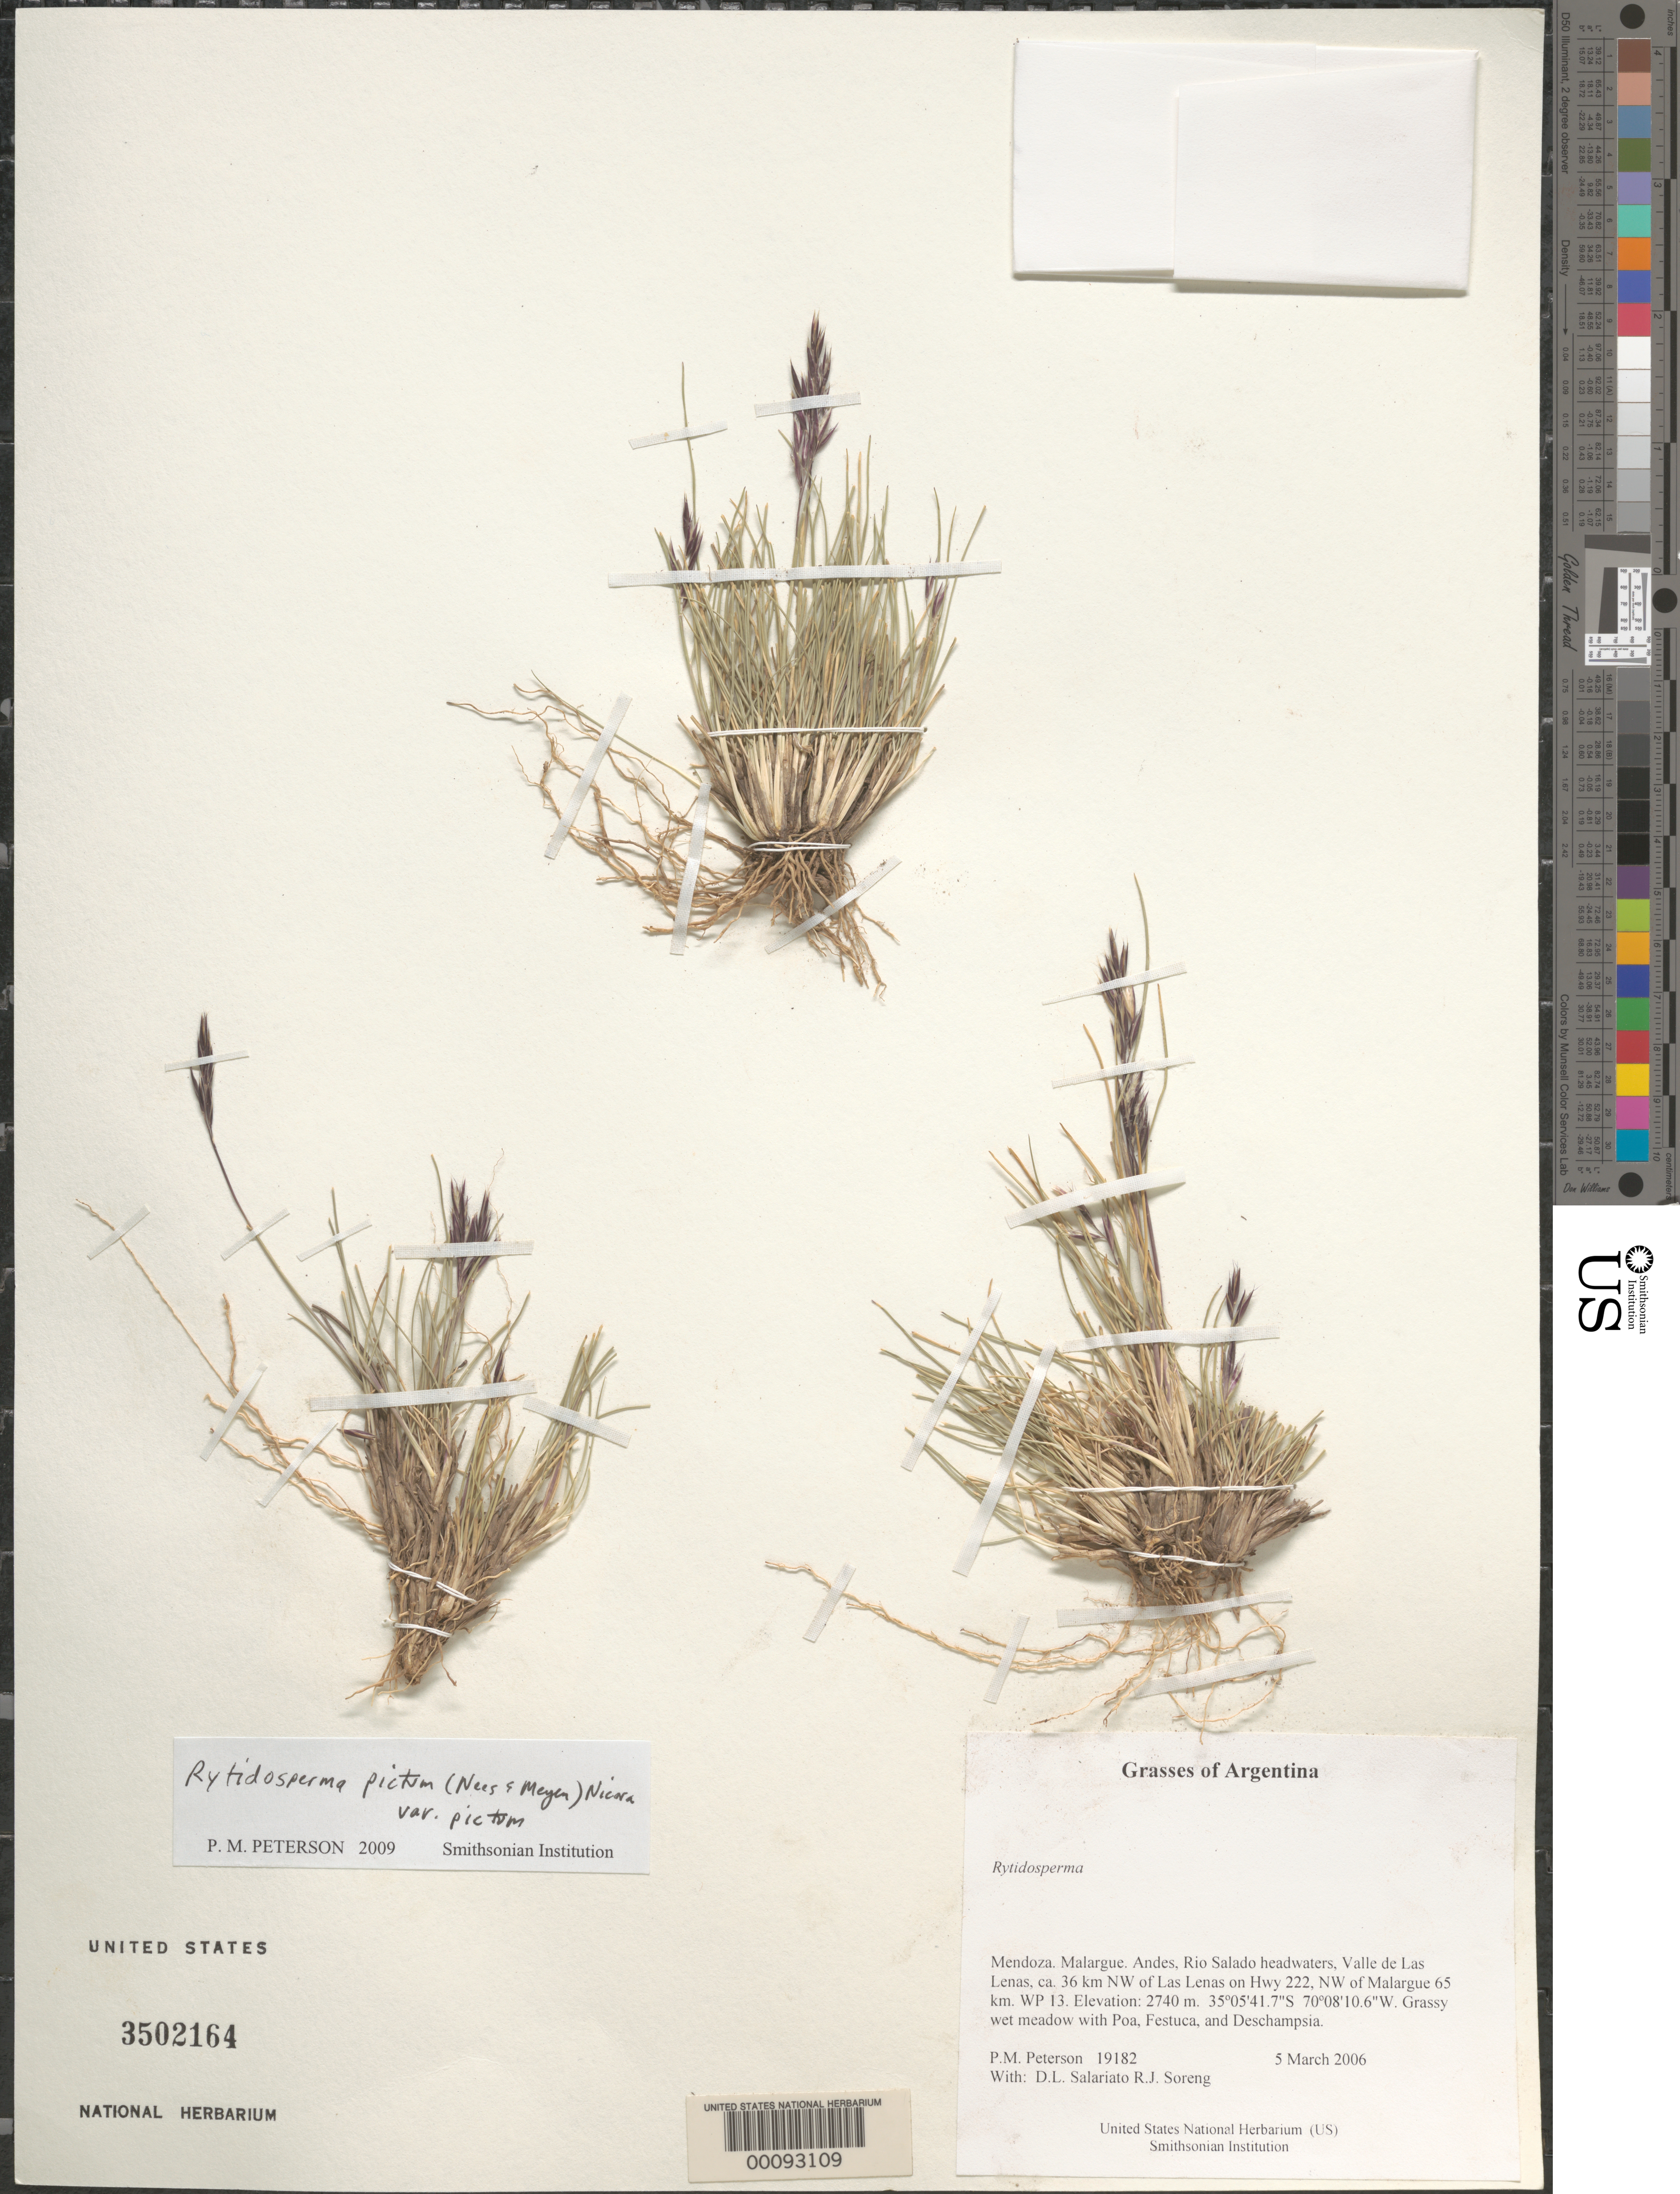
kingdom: Plantae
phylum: Tracheophyta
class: Liliopsida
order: Poales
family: Poaceae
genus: Rytidosperma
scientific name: Rytidosperma sp.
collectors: P. M. Peterson, R. J. Soreng, D. Salariato & A. Panizza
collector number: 19182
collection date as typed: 05 Mar 2006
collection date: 2006-03-05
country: Argentina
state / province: Mendoza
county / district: Malargue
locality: Andes, Rio Salado headwaters, Valle de Las Lenas, ca. 36 km NW of Las Lenas on Hwy 222, NW of Malargue 65 km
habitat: Grassy wet meadow with Poa, Festuca, and Deschampsia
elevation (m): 2740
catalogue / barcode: US 3502164